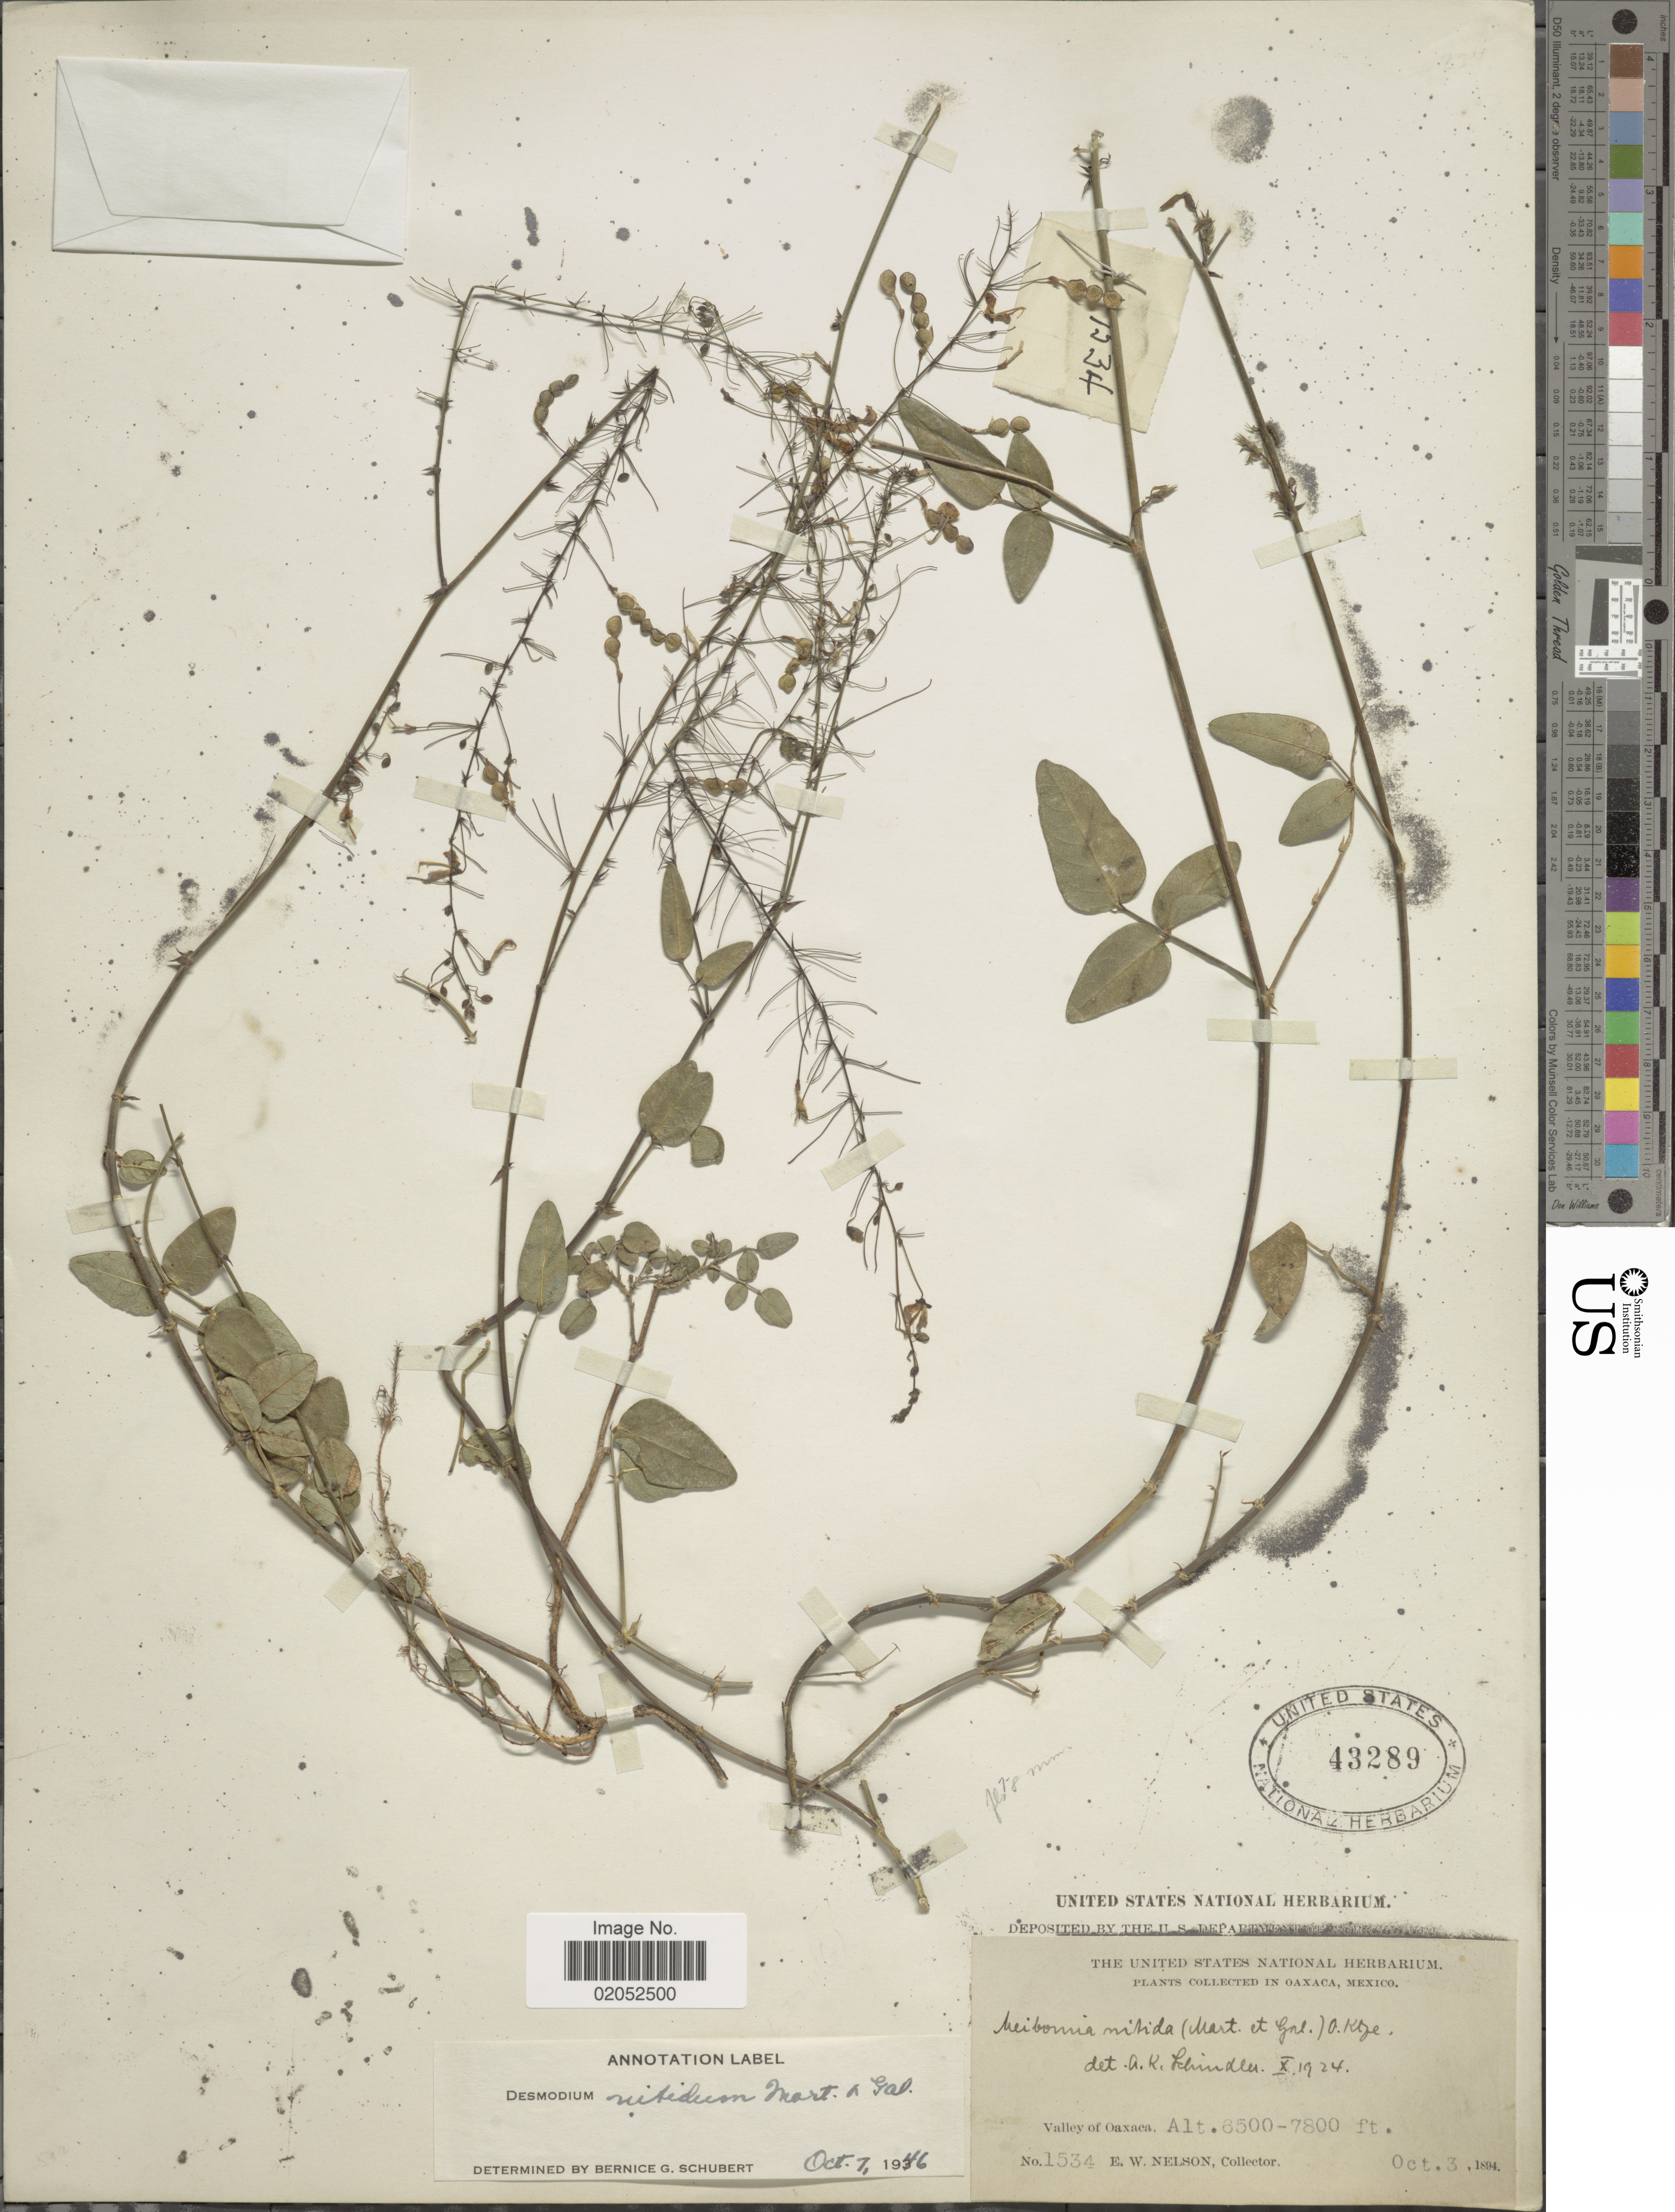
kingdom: Plantae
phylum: Tracheophyta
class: Magnoliopsida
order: Fabales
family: Fabaceae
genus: Desmodium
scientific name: Desmodium nitidum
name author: M. Martens & Galeotti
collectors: E. W. Nelson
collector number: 1534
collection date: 1894-10-03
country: Mexico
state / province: Oaxaca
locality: Valley of Oaxaca,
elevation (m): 1981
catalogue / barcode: US 43289